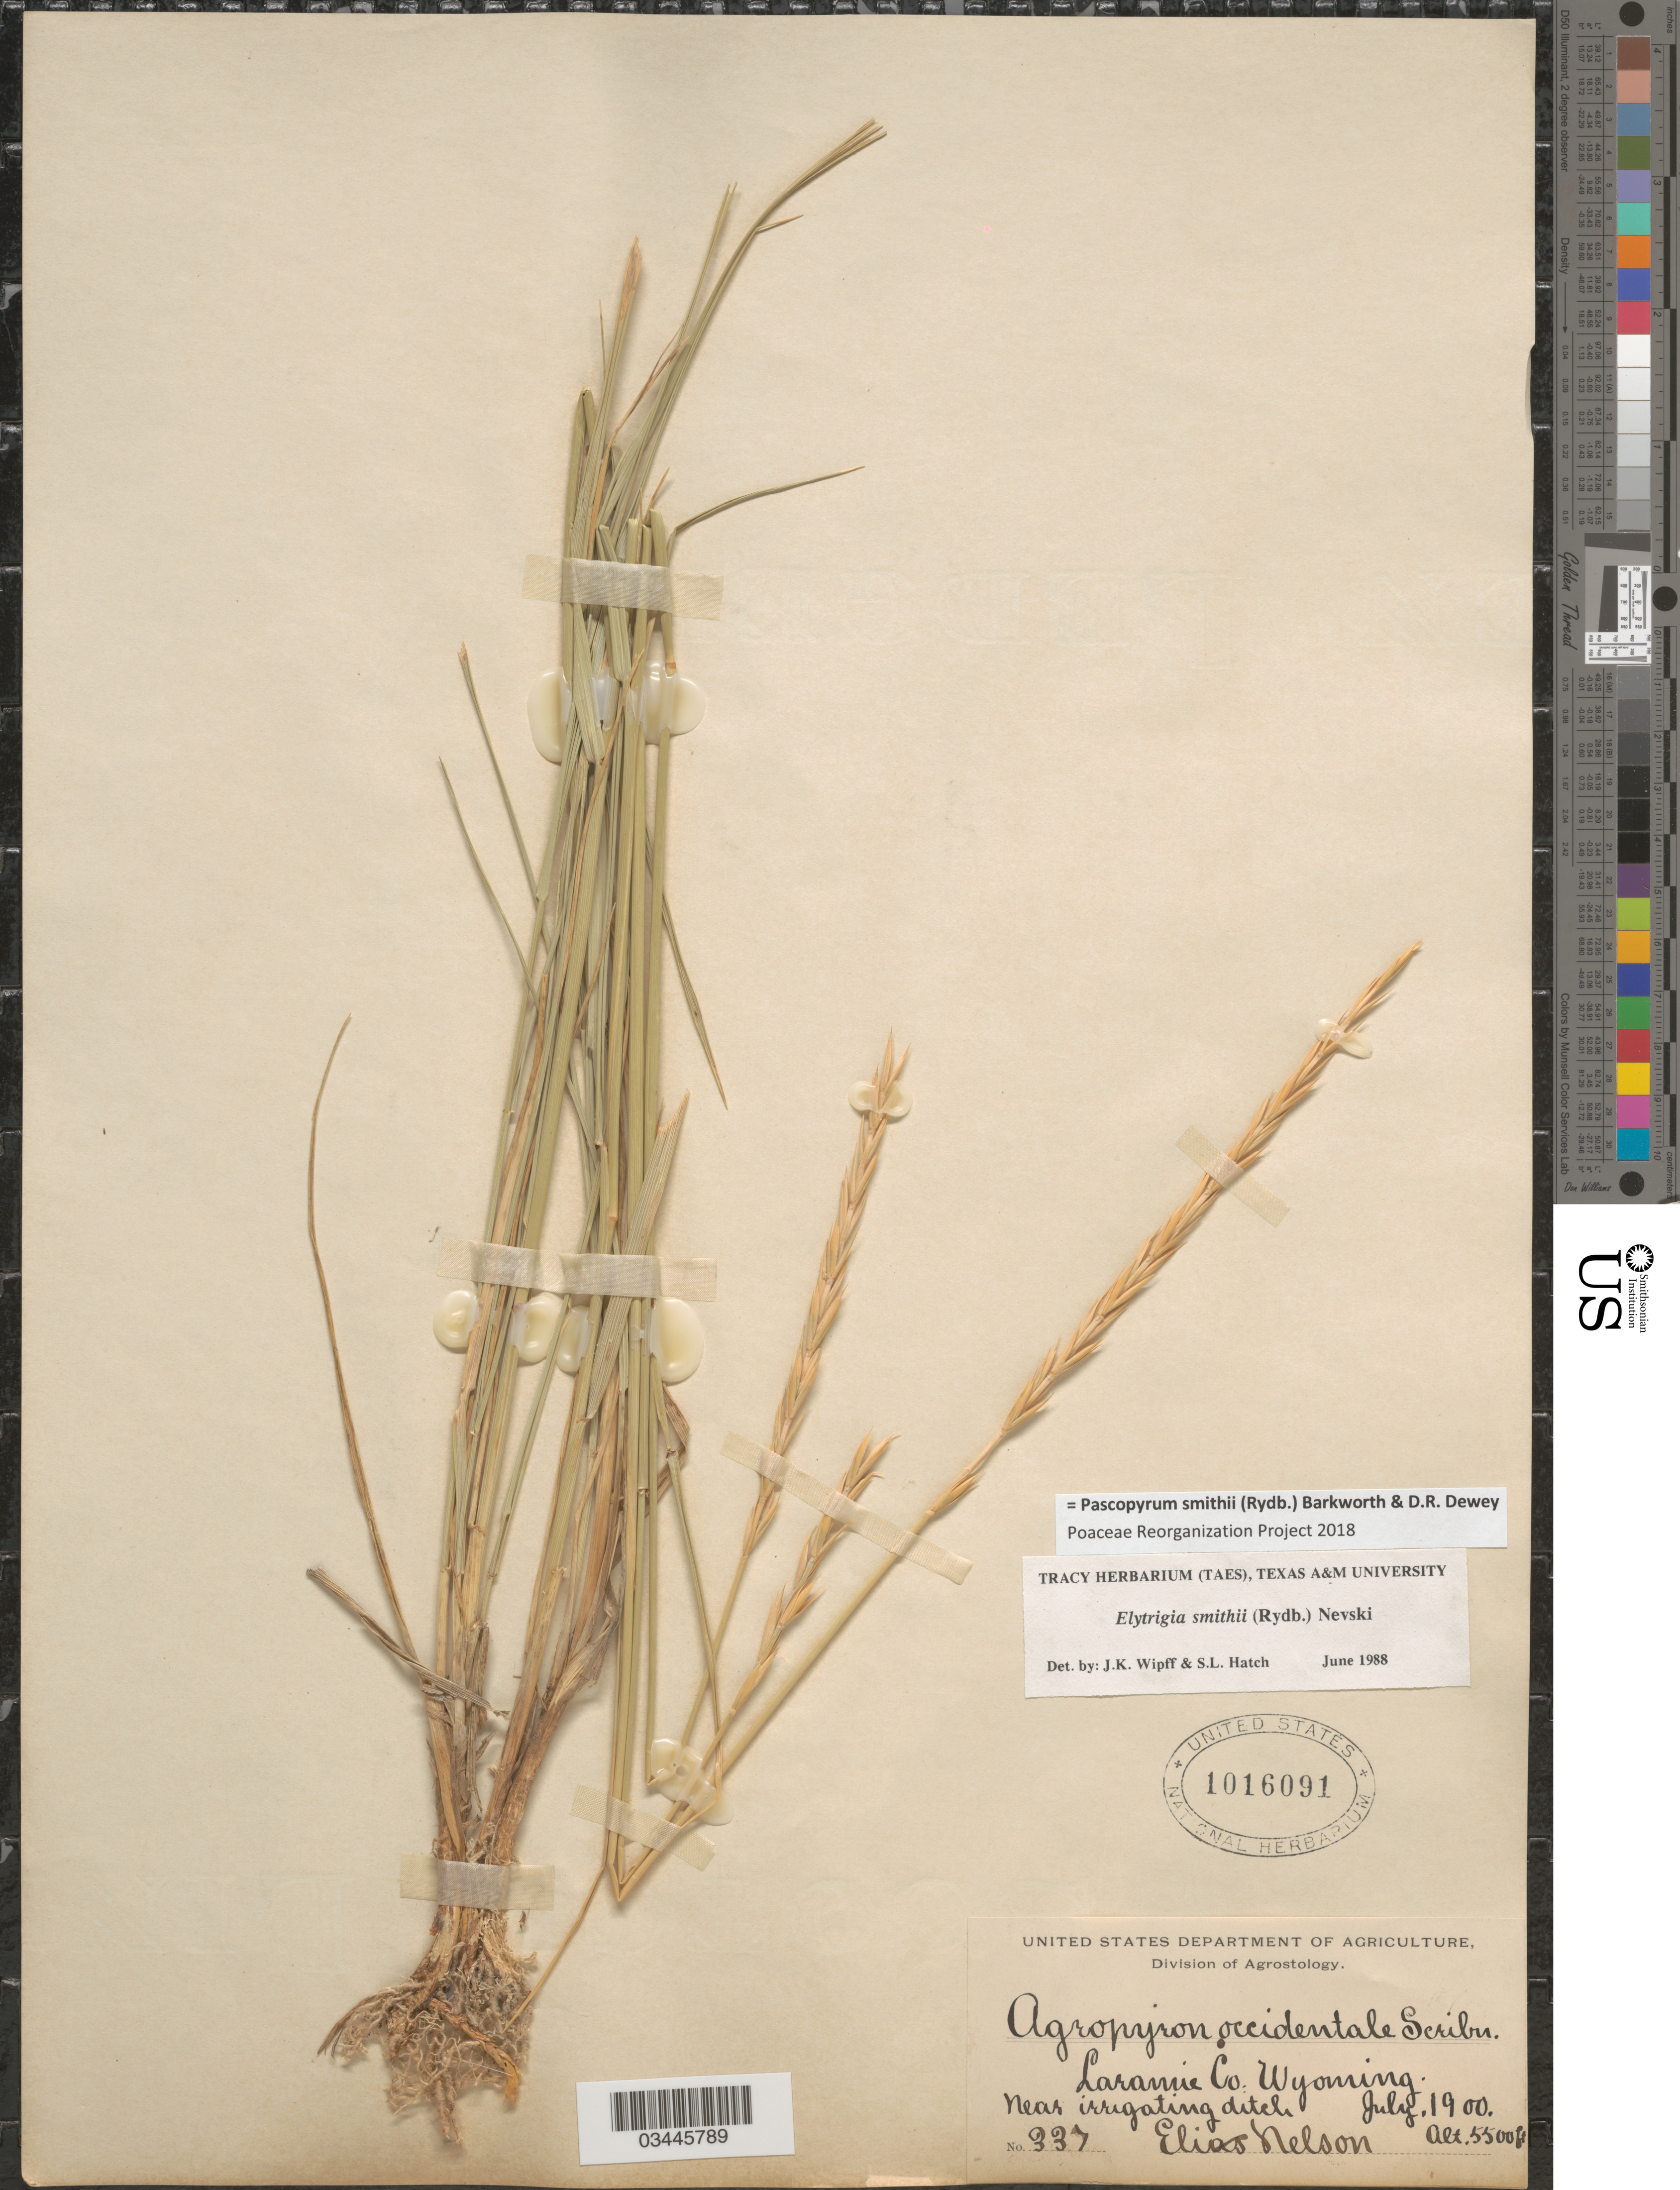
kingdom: Plantae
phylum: Tracheophyta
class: Liliopsida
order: Poales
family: Poaceae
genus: Pascopyrum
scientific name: Pascopyrum smithii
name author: (Rydb.) Barkworth & Dewey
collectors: E. Nelson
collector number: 337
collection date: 1900-07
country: United States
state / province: Wyoming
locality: Laramie Co. Near Irrigating ditch.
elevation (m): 1676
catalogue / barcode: US 1016091